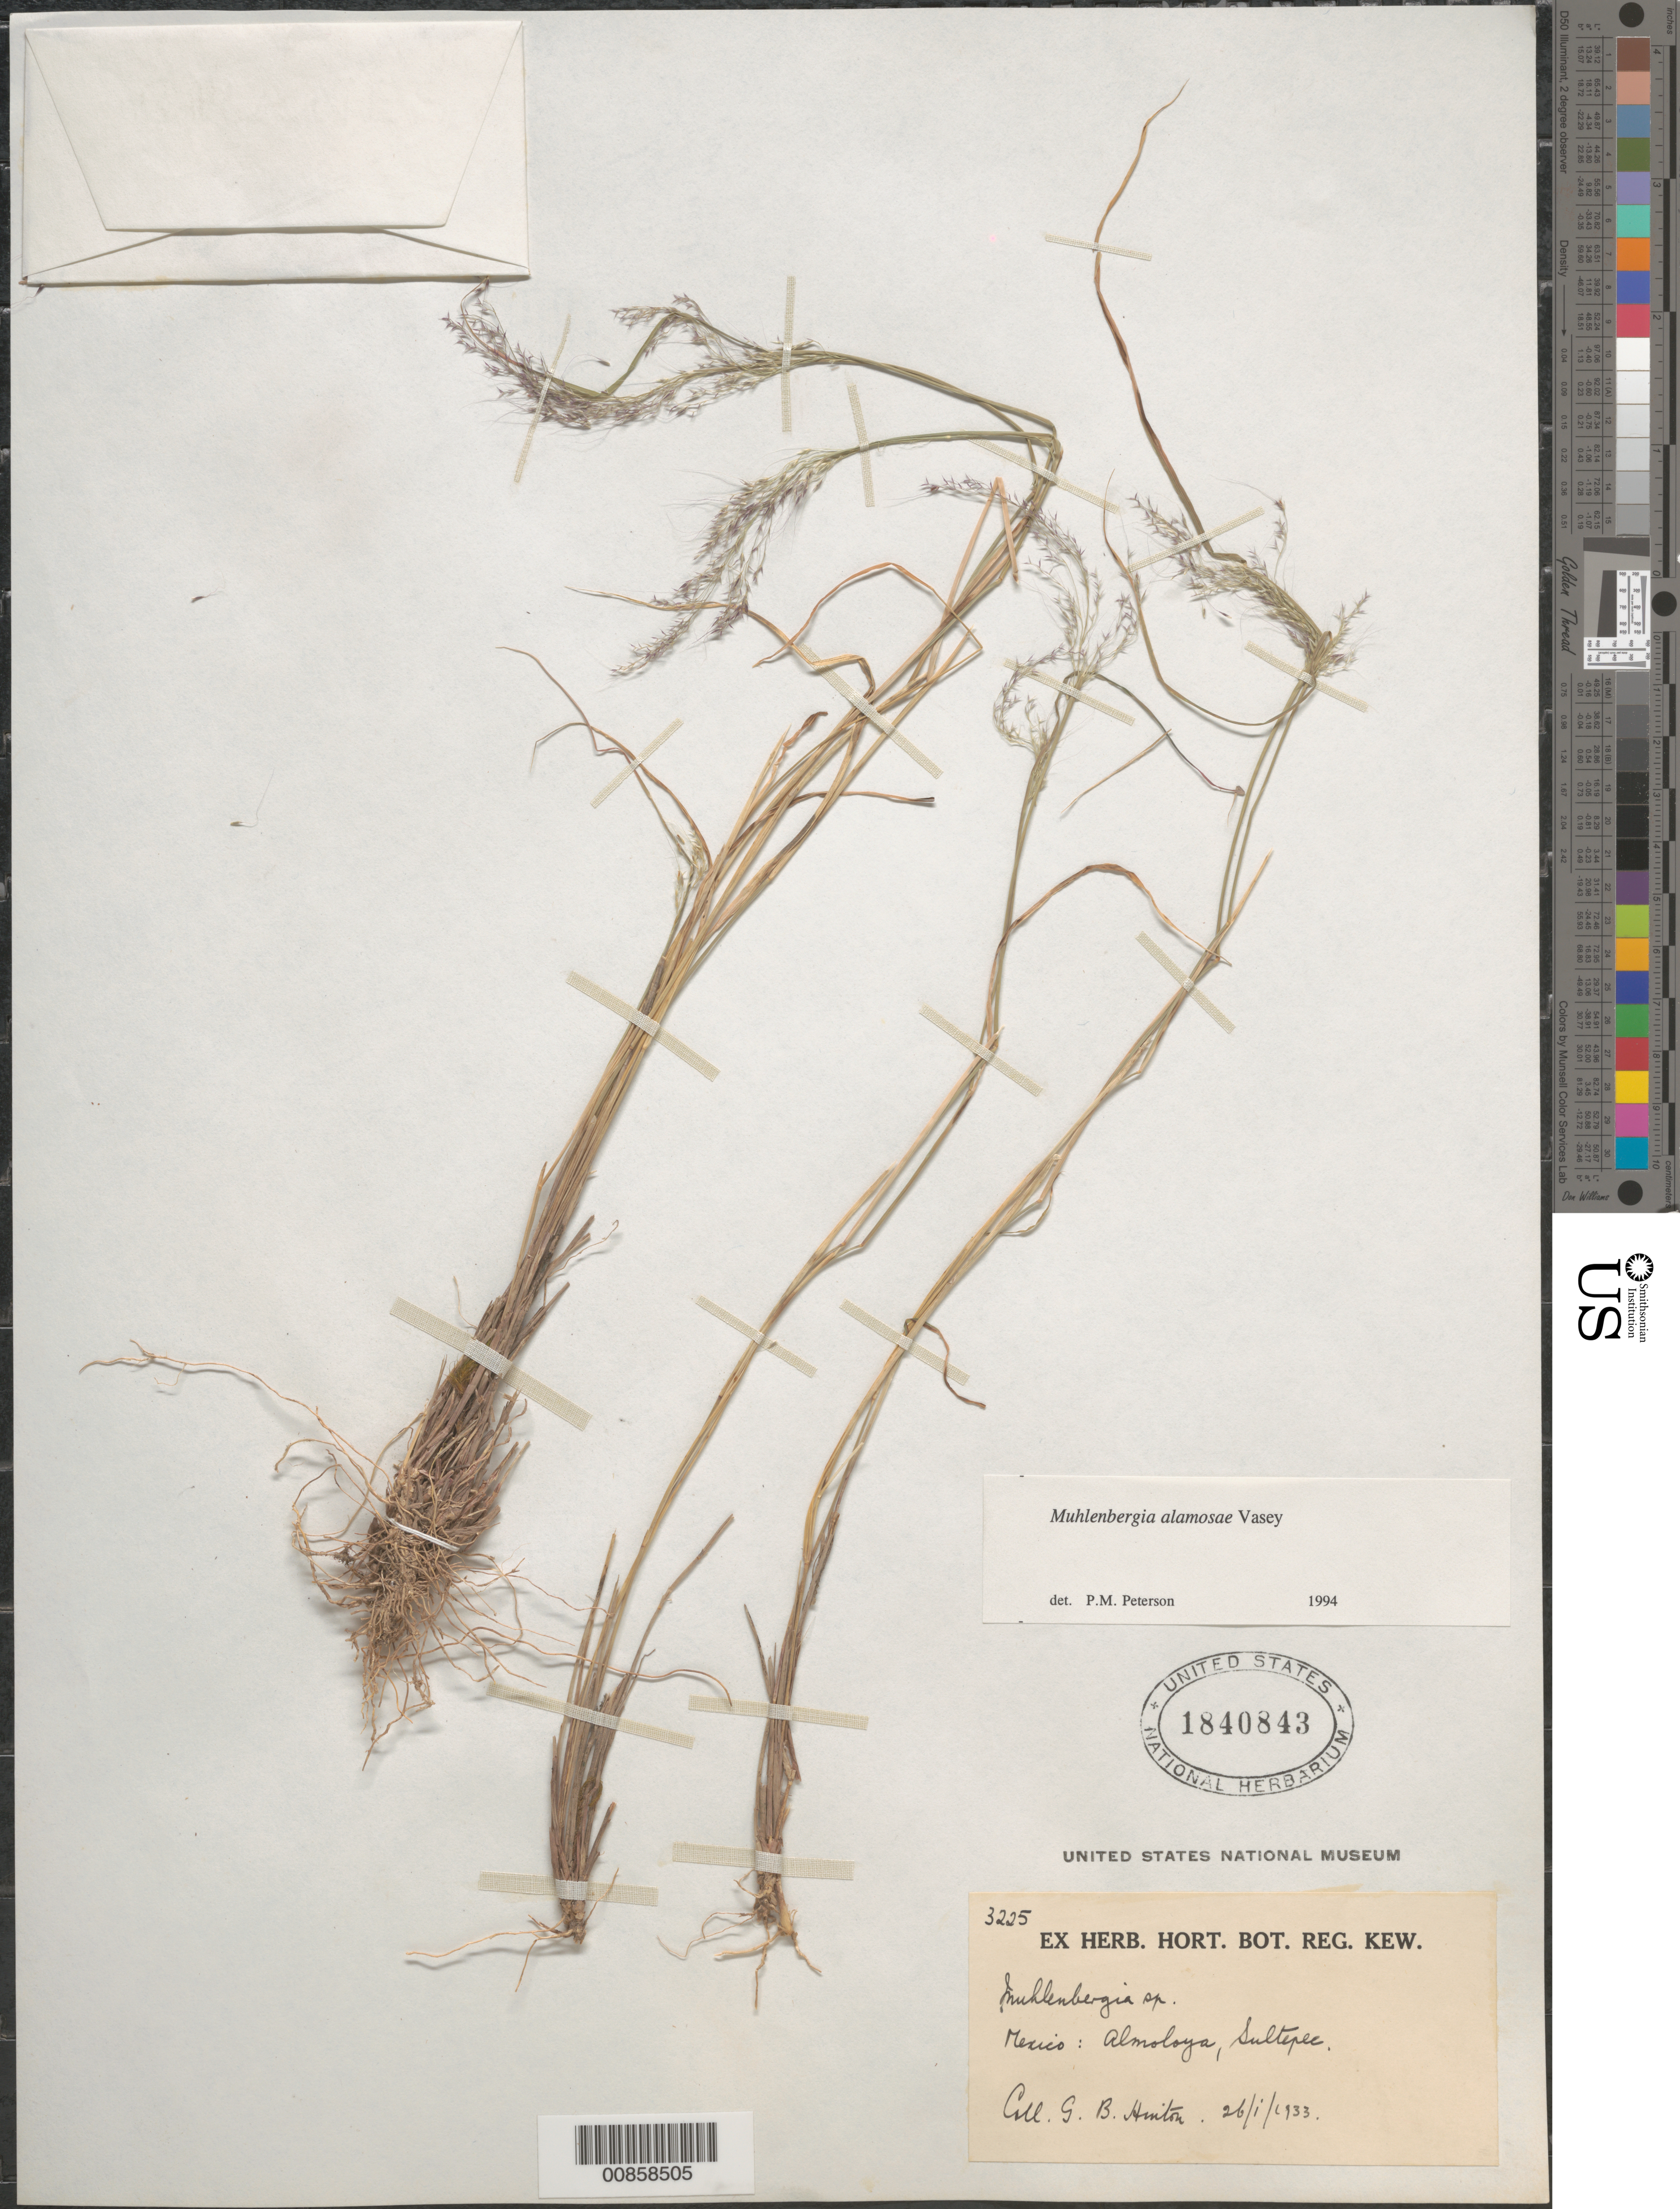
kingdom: Plantae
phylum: Tracheophyta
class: Liliopsida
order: Poales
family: Poaceae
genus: Muhlenbergia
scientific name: Muhlenbergia alamosae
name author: Vasey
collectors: G. B. Hinton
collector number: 3225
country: Mexico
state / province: México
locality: Almoloya, Sultepec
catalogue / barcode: US 1840843